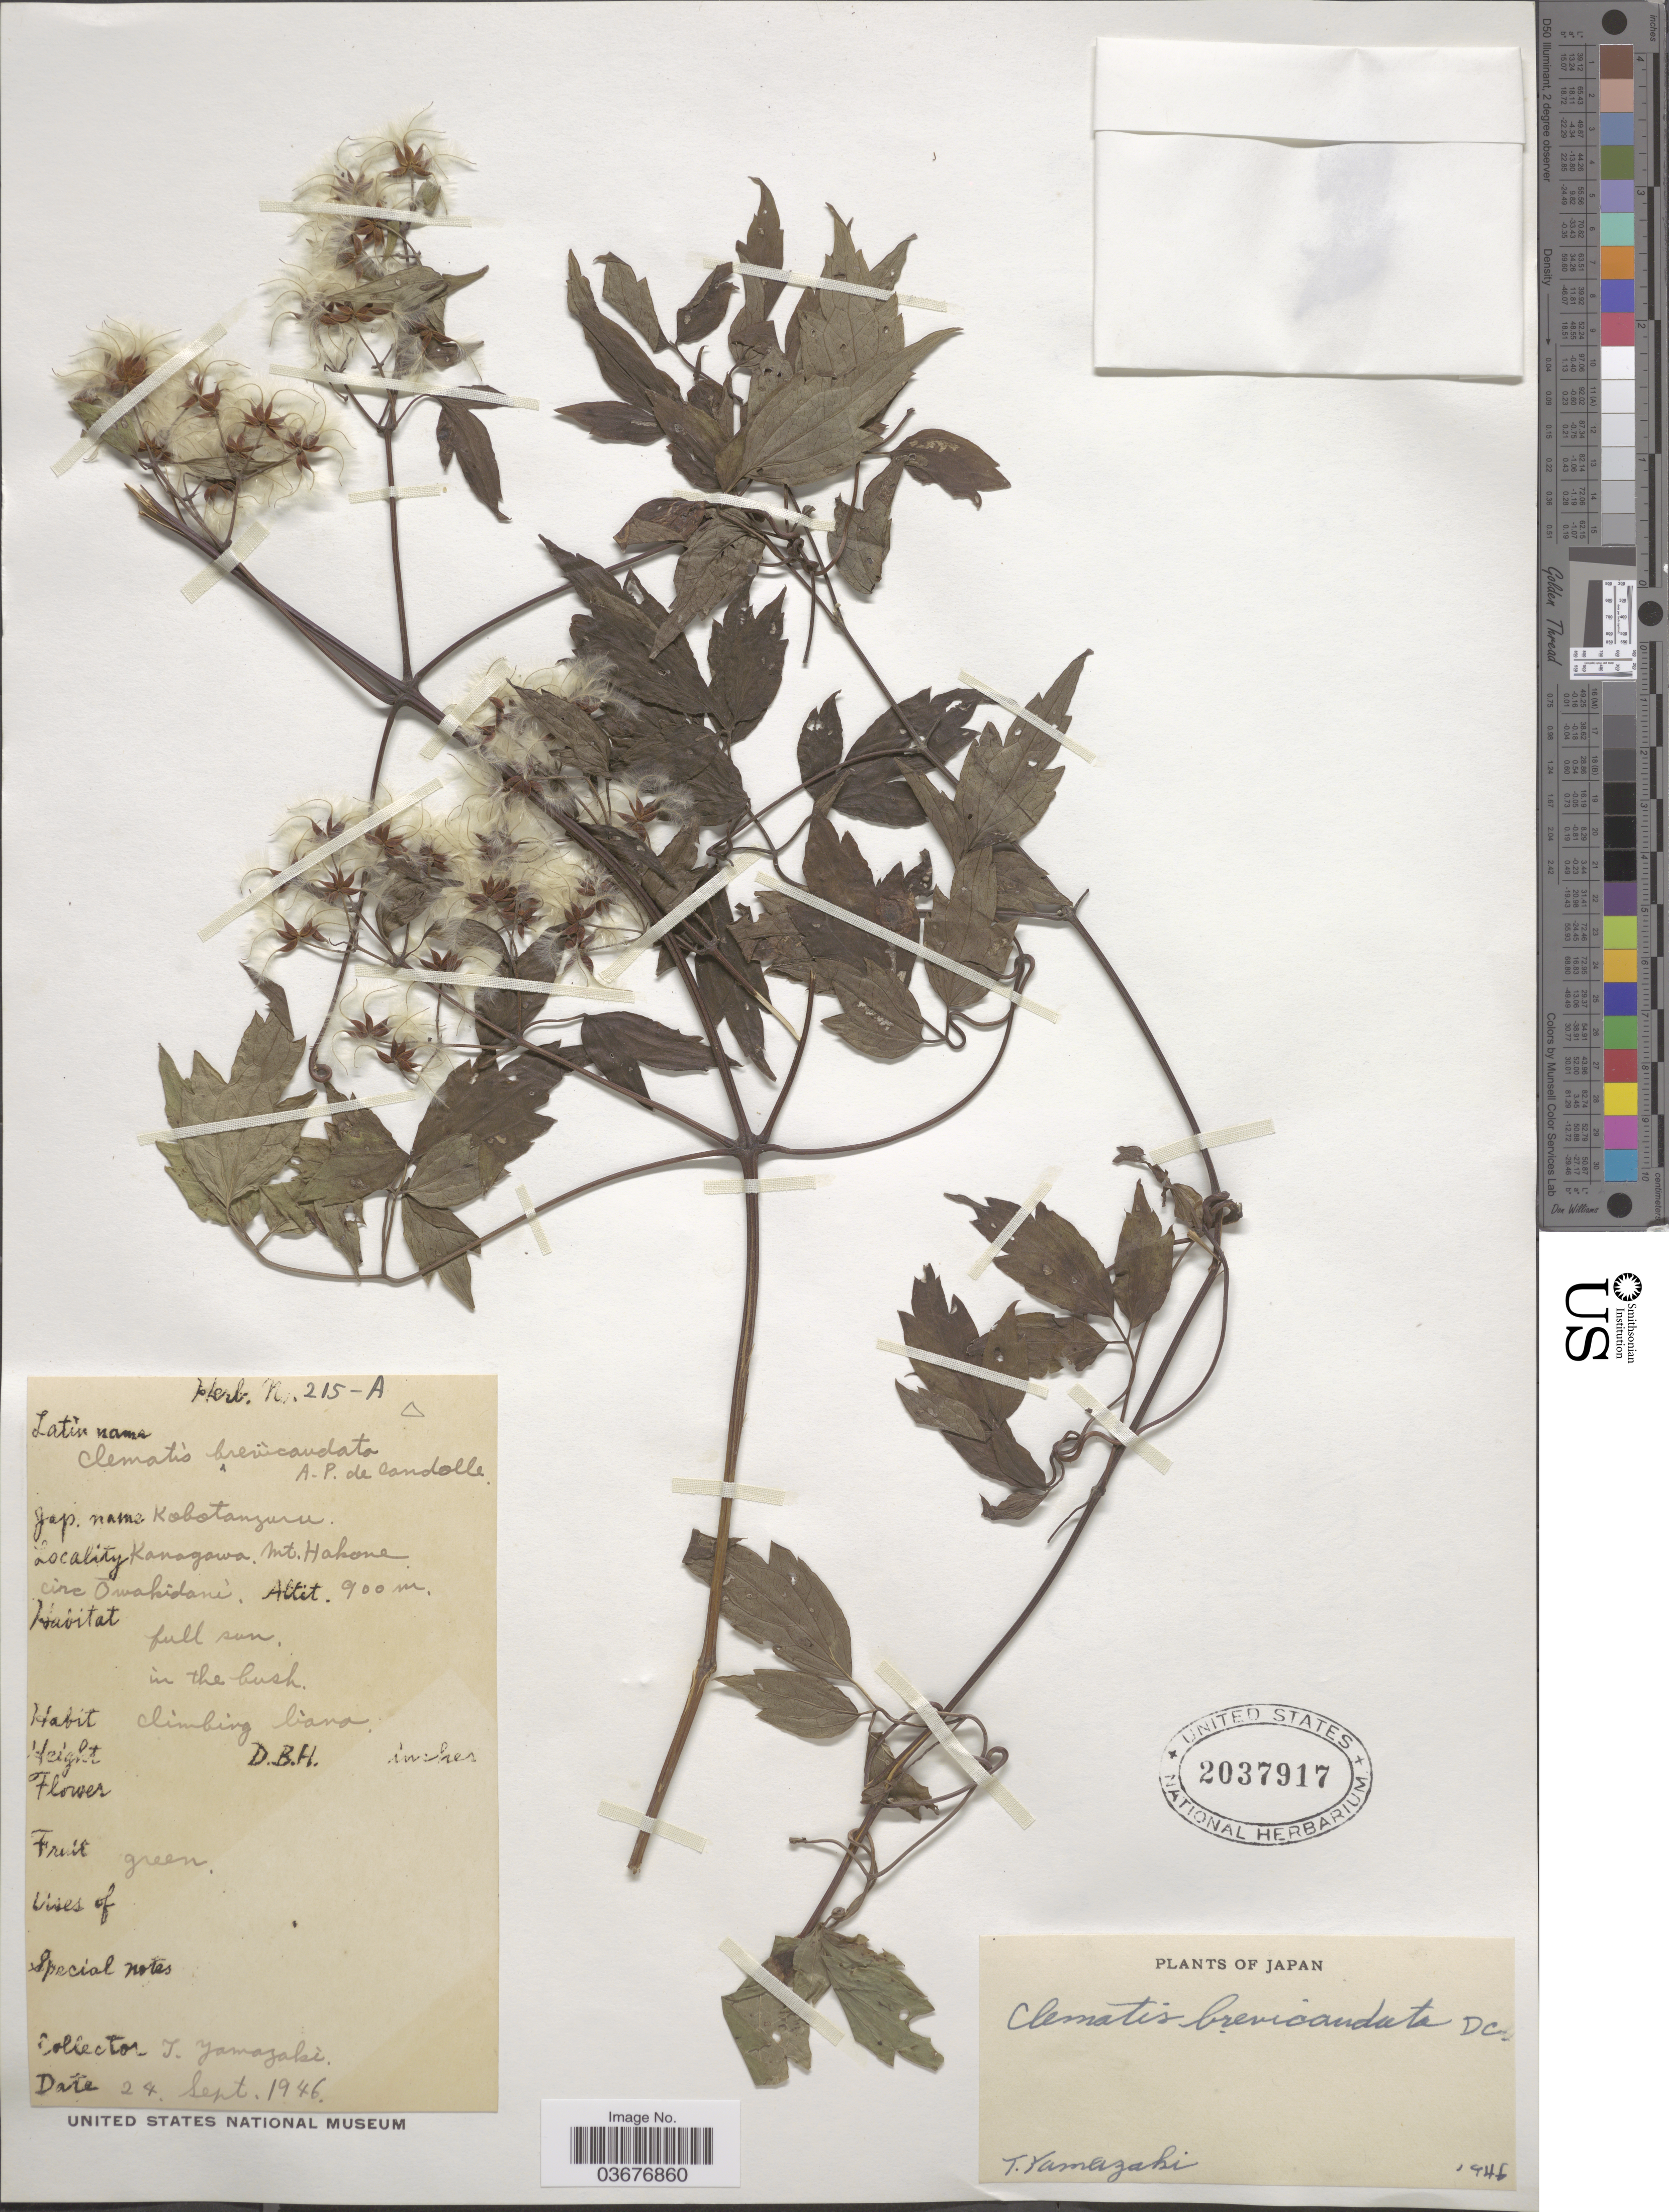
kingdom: Plantae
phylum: Tracheophyta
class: Magnoliopsida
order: Ranunculales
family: Ranunculaceae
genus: Clematis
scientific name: Clematis brevicaudata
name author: DC.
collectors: T. Yamazaki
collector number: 215-A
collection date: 1946-09-24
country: Japan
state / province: Kanagawa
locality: Mt. Hakone circ Ōwakidani.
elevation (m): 900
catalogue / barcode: US 2037917